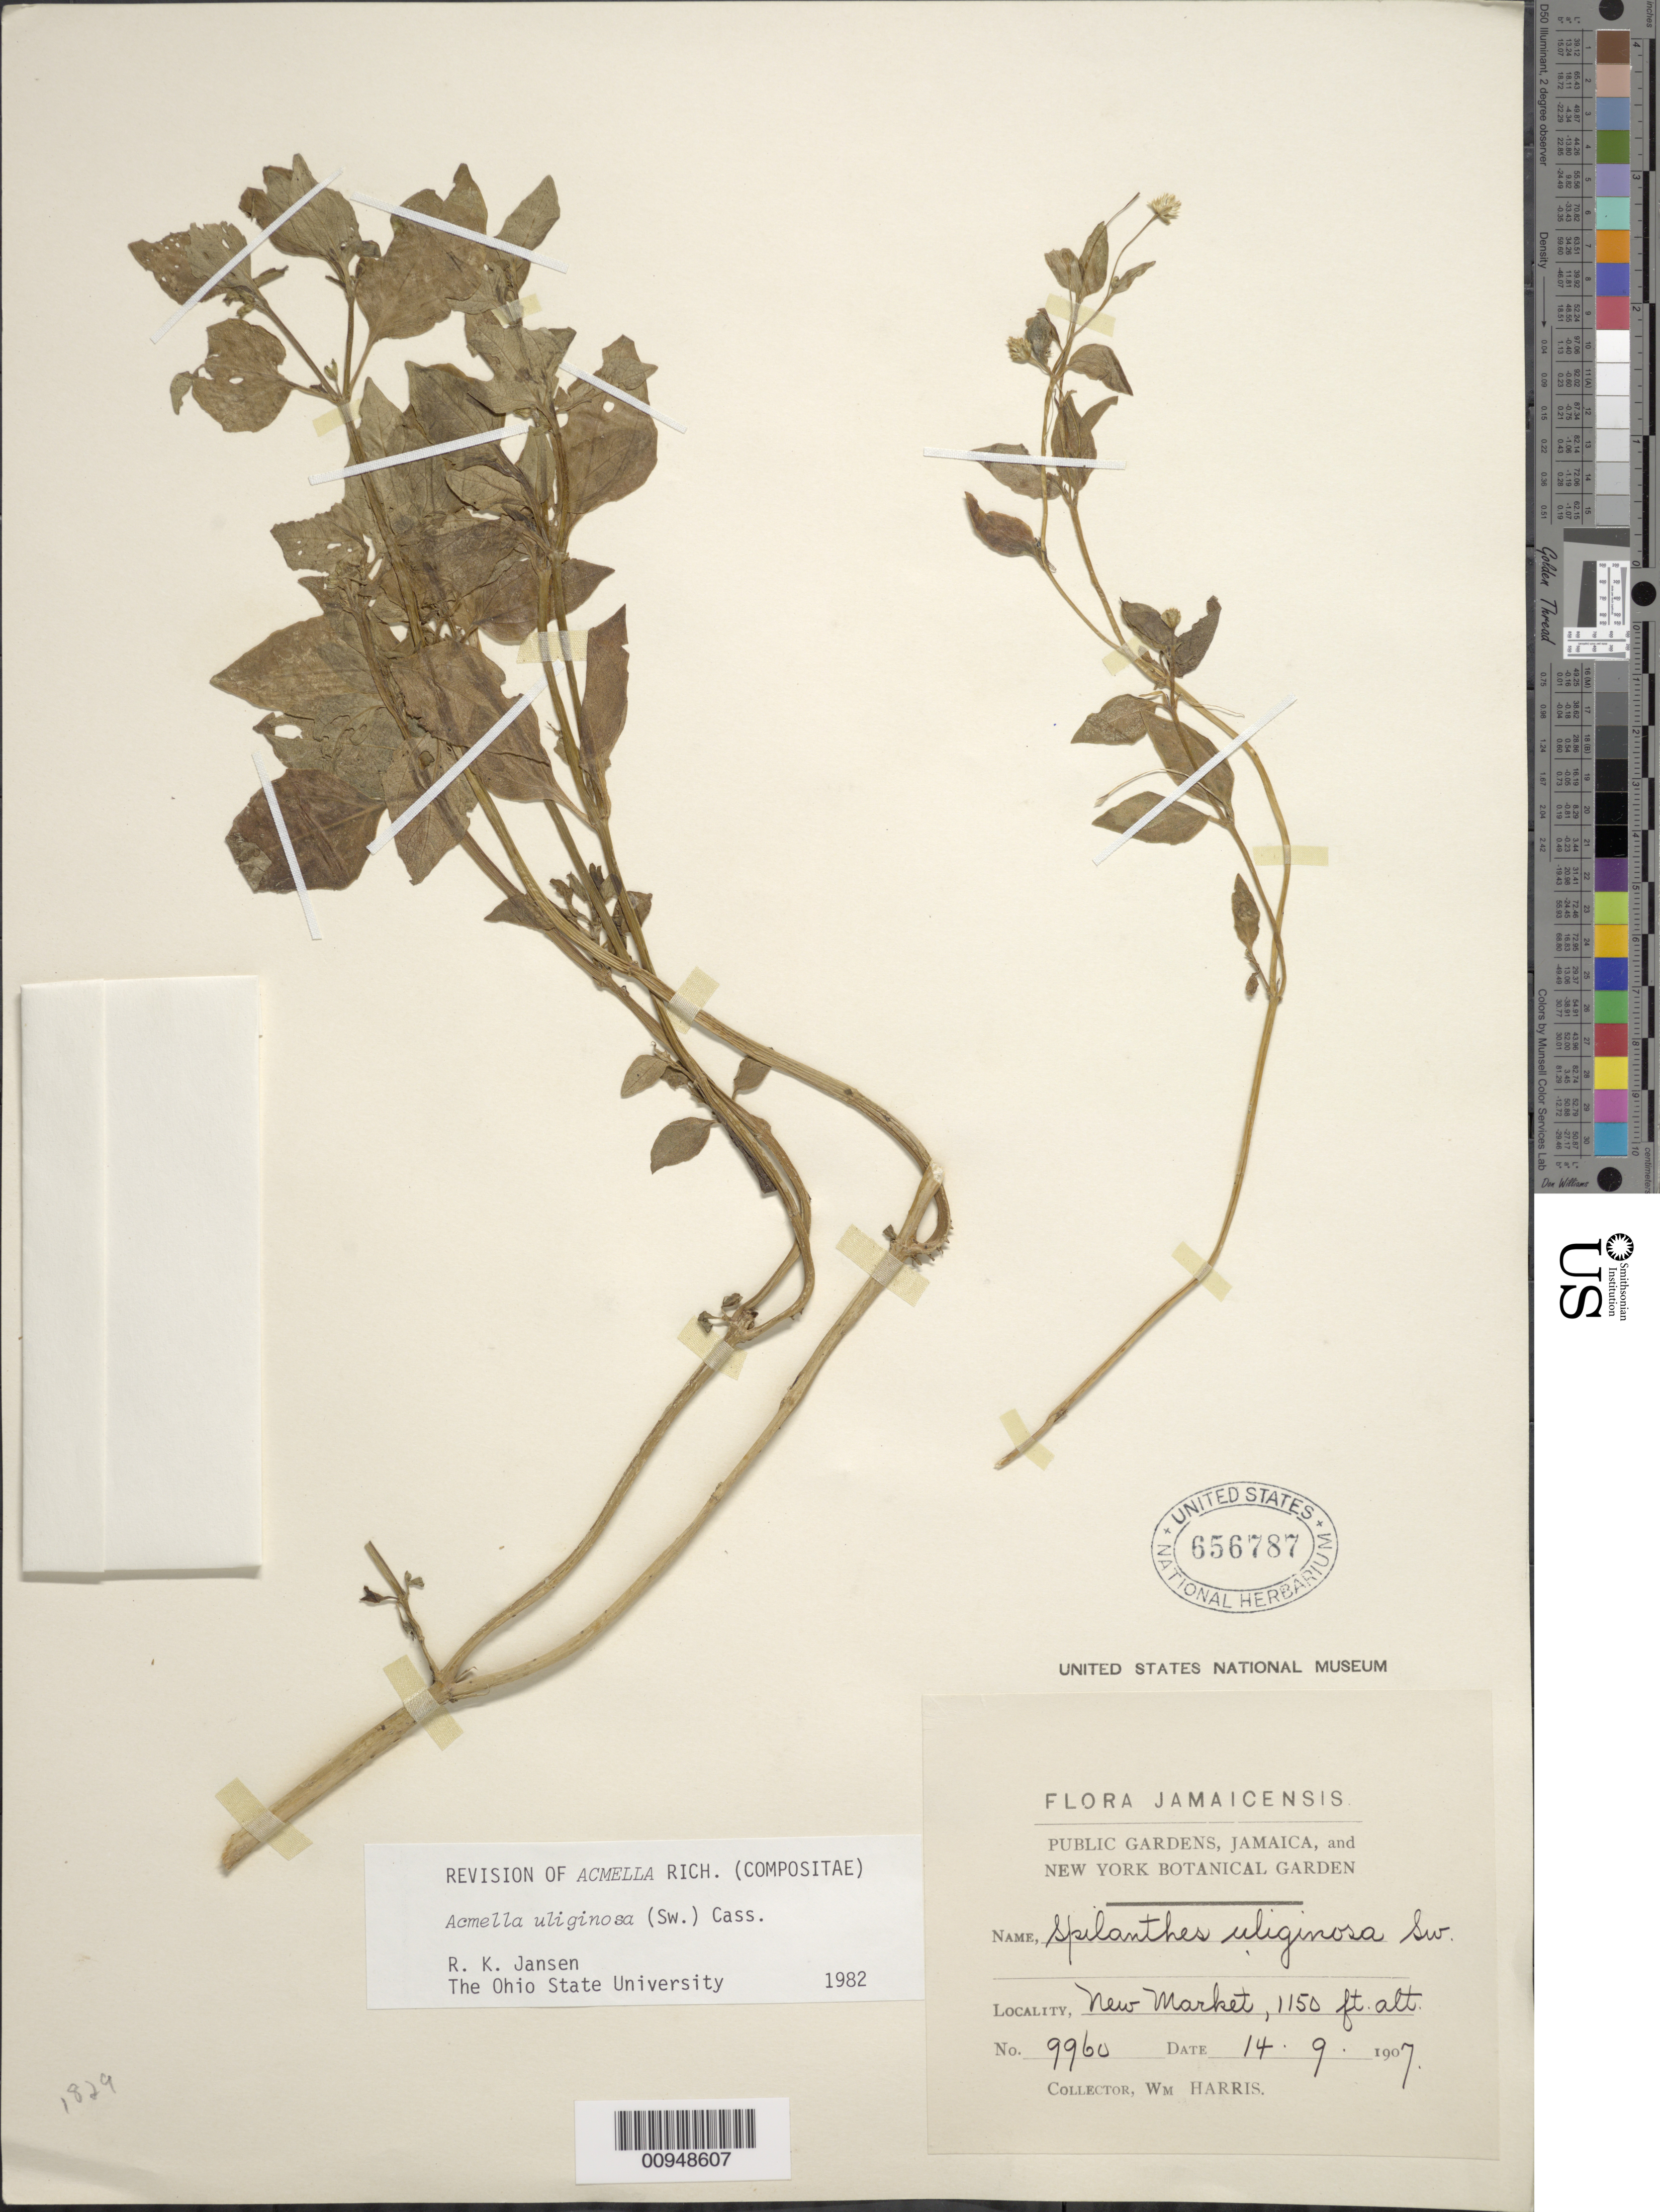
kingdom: Plantae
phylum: Tracheophyta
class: Magnoliopsida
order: Asterales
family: Asteraceae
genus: Acmella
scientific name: Acmella uliginosa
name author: (Sw.) Cass.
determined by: Jansen, R. K.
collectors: W. H. Harris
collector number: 9960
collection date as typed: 14 Sep 1907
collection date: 1907-09-14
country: Jamaica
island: Jamaica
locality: New Market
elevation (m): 351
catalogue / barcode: US 656787